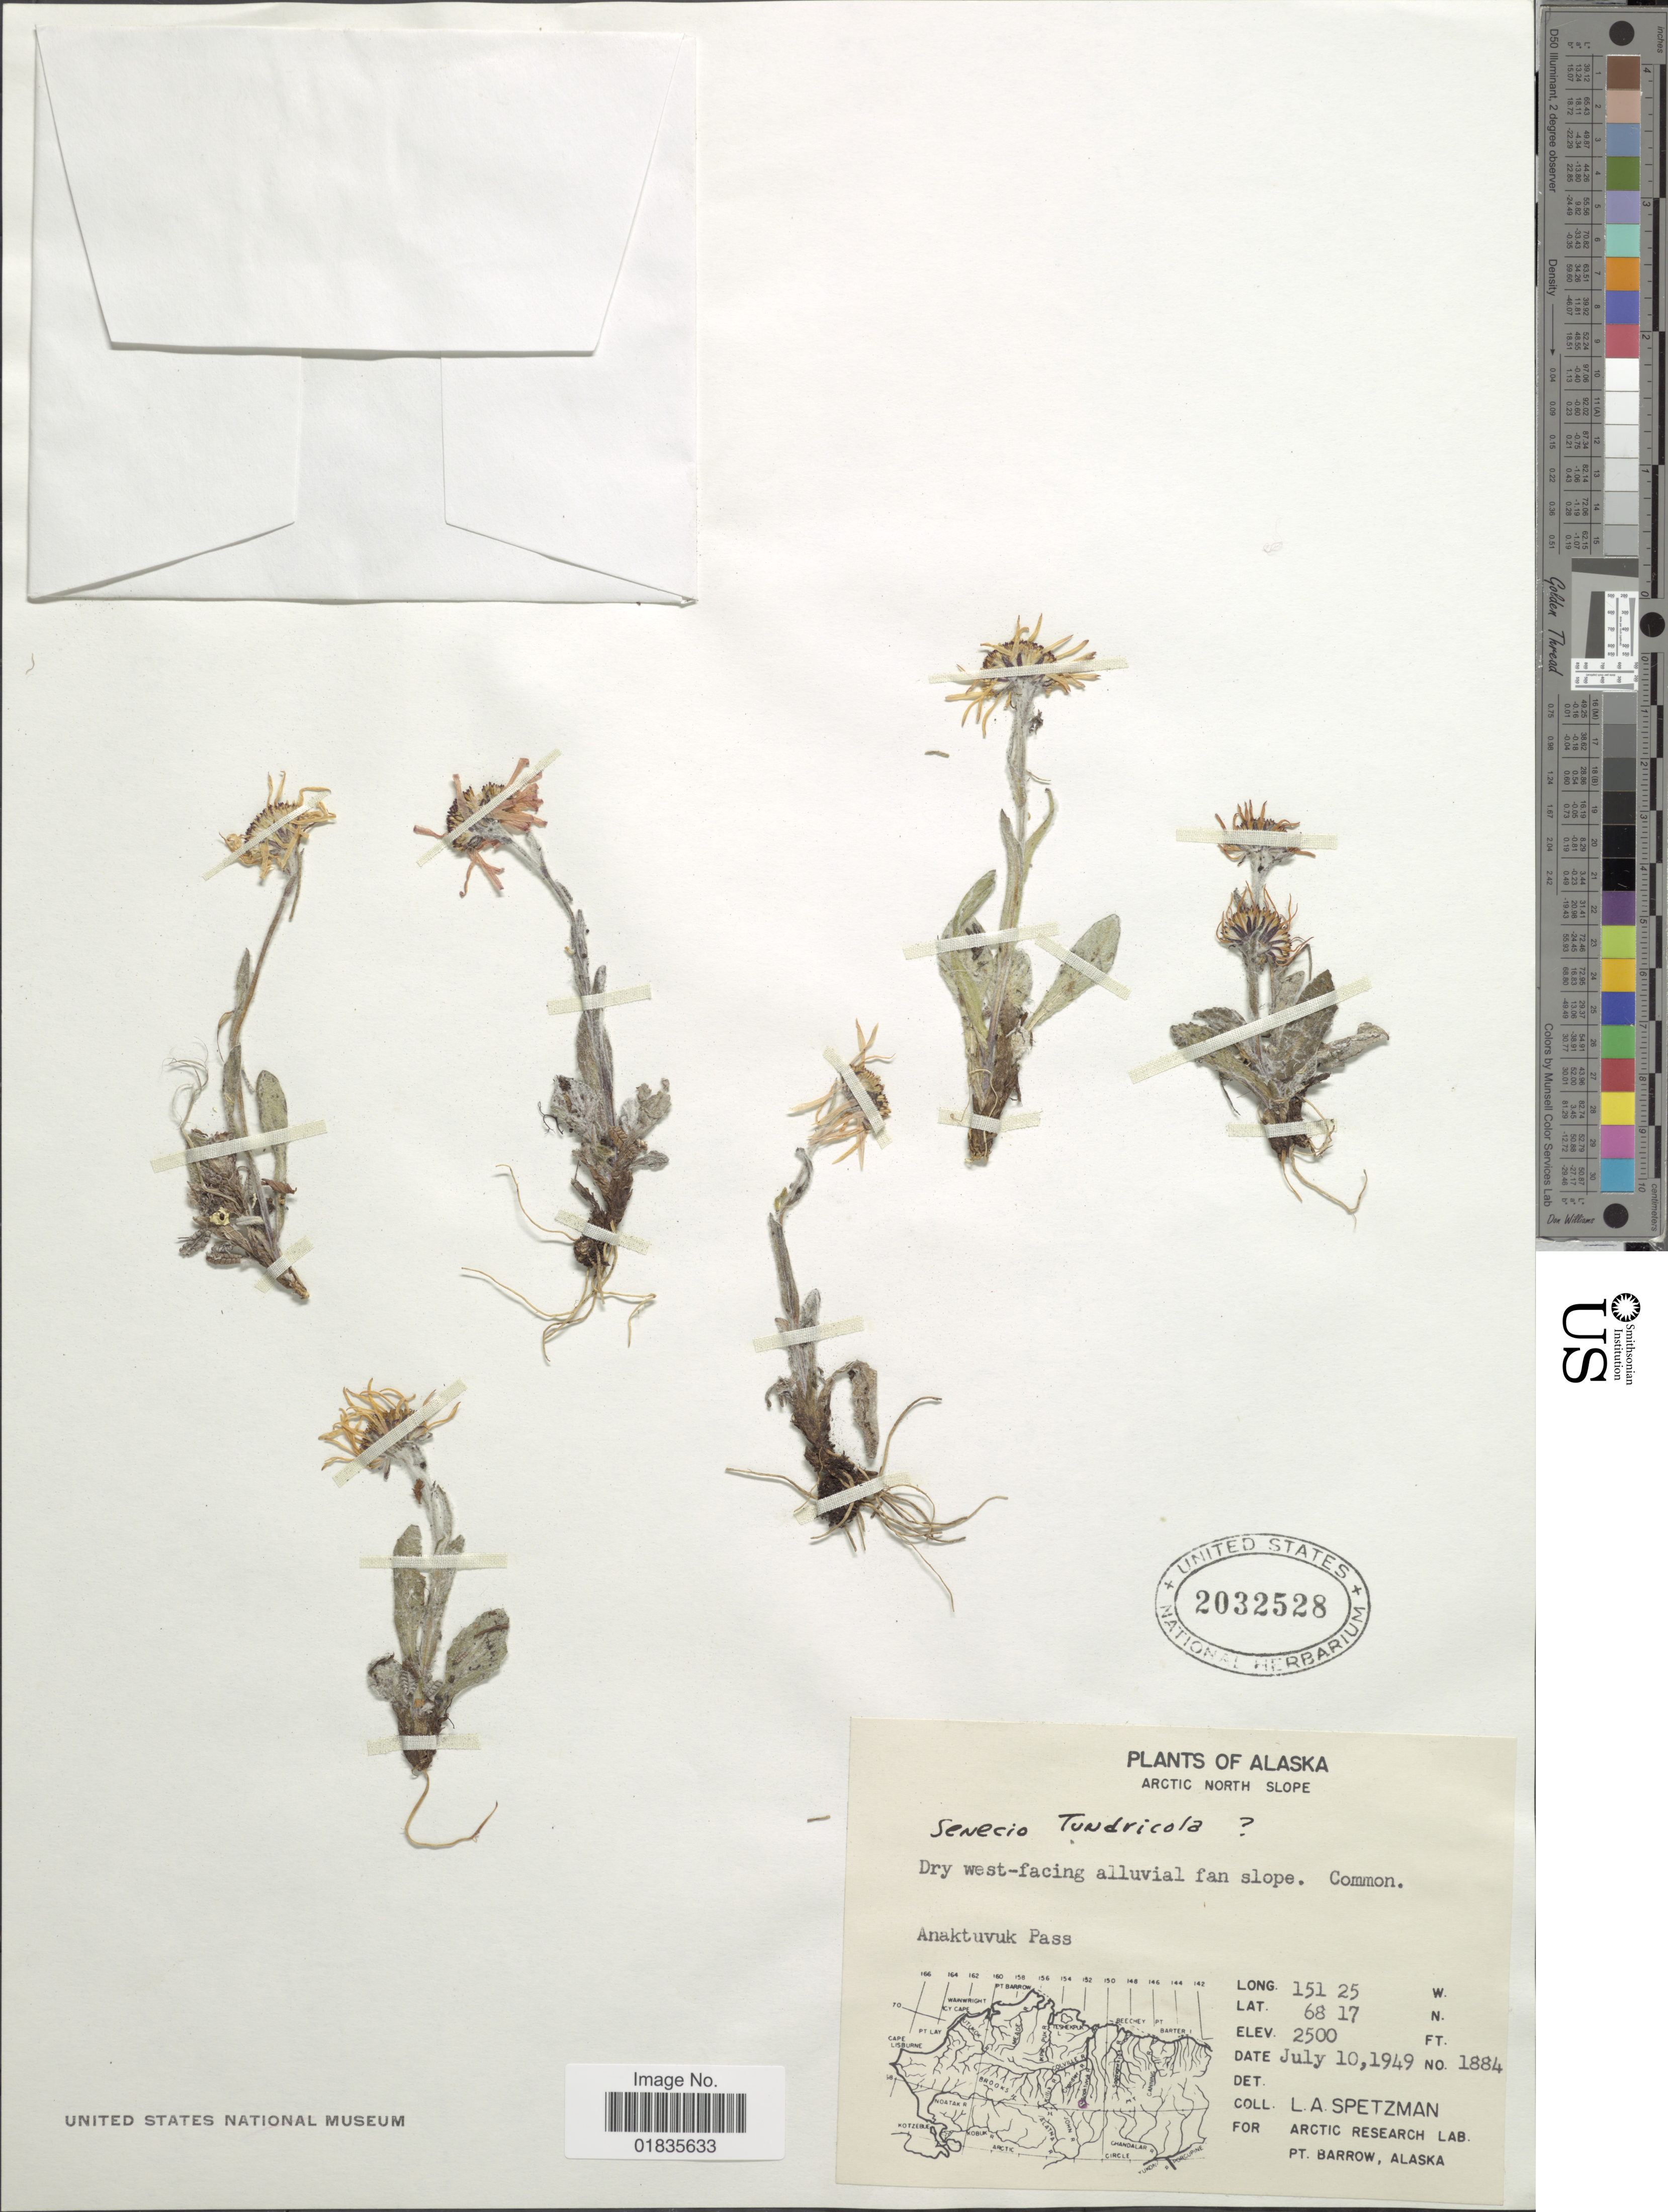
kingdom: Plantae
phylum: Tracheophyta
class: Magnoliopsida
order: Asterales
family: Asteraceae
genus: Tephroseris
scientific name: Tephroseris integrifolia subsp. tundricola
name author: (Tolm.) B. Nord.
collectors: L. Spetzman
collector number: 1884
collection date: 1949-07-10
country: United States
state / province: Alaska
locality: Arctic North slope, dry west-facing alluvial fan slope, Anaktuvuk Pass.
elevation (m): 762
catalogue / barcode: US 2032528